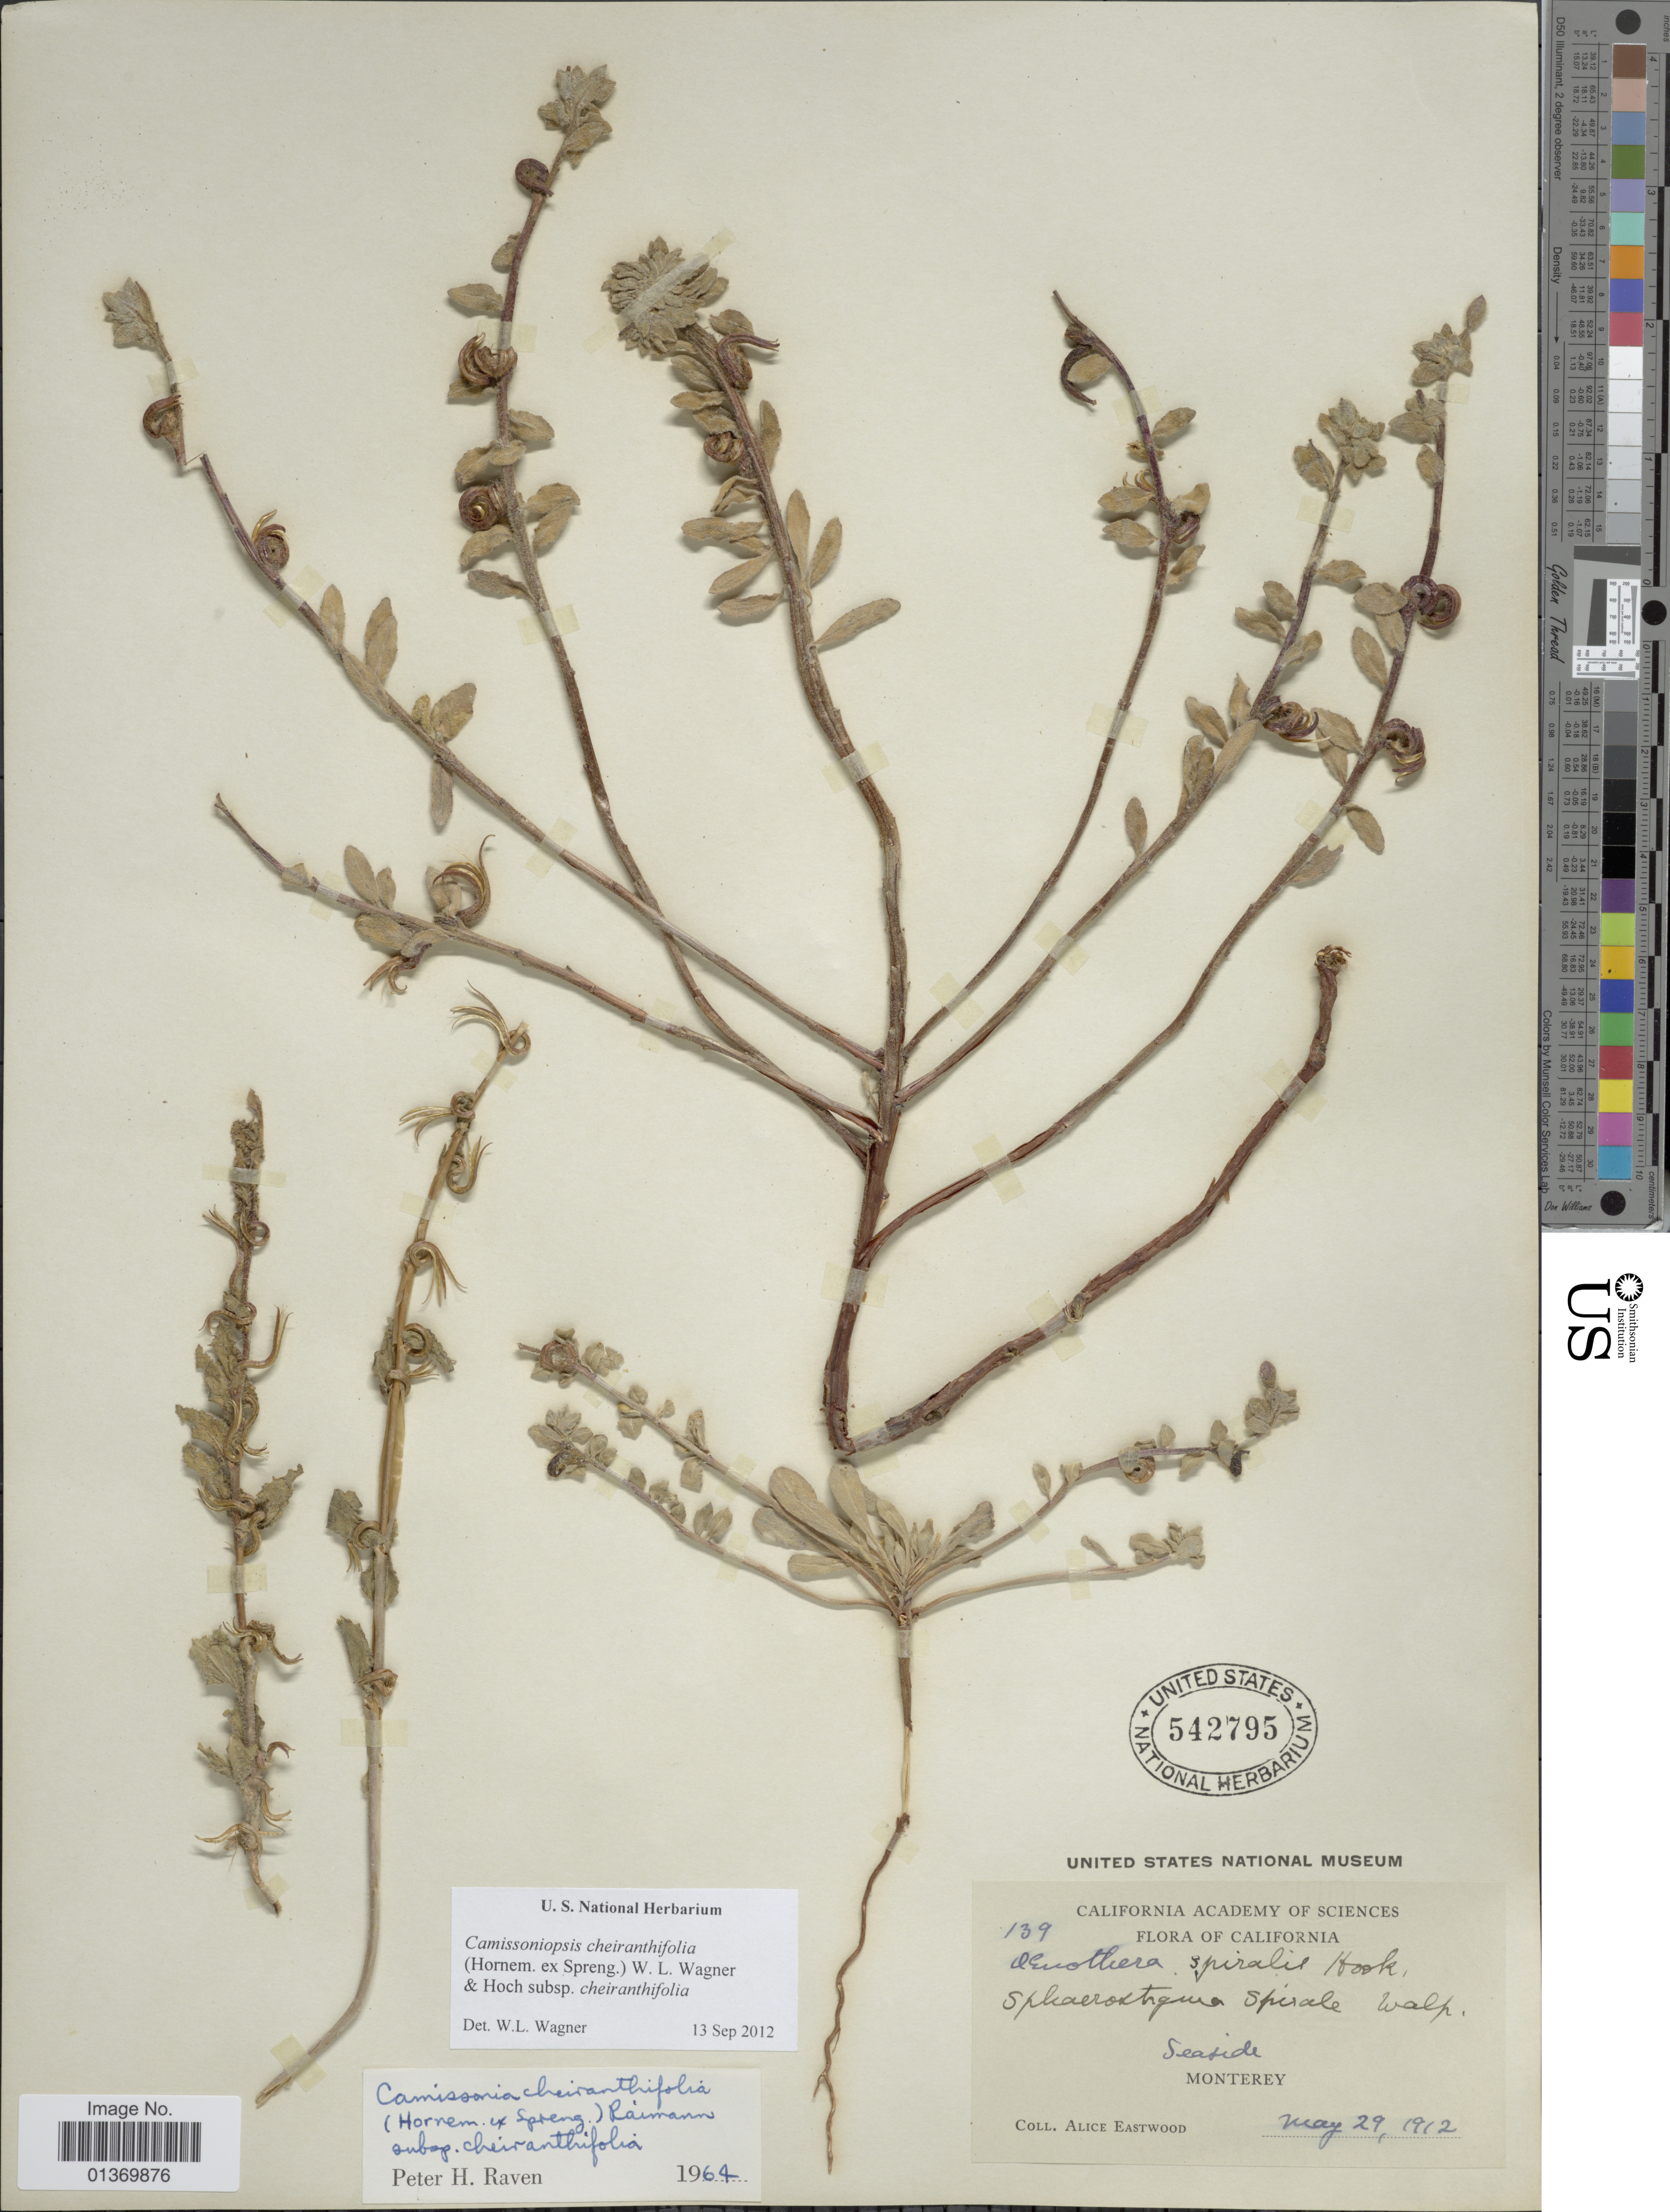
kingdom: Plantae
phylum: Tracheophyta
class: Magnoliopsida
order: Myrtales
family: Onagraceae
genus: Camissoniopsis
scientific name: Camissoniopsis cheiranthifolia subsp. cheiranthifolia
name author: (Hornem. ex Spreng.) W.L. Wagner & Hoch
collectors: A. Eastwood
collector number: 139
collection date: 1912-05-29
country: United States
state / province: California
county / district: Monterey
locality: Seaside, Monterey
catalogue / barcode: US 542795